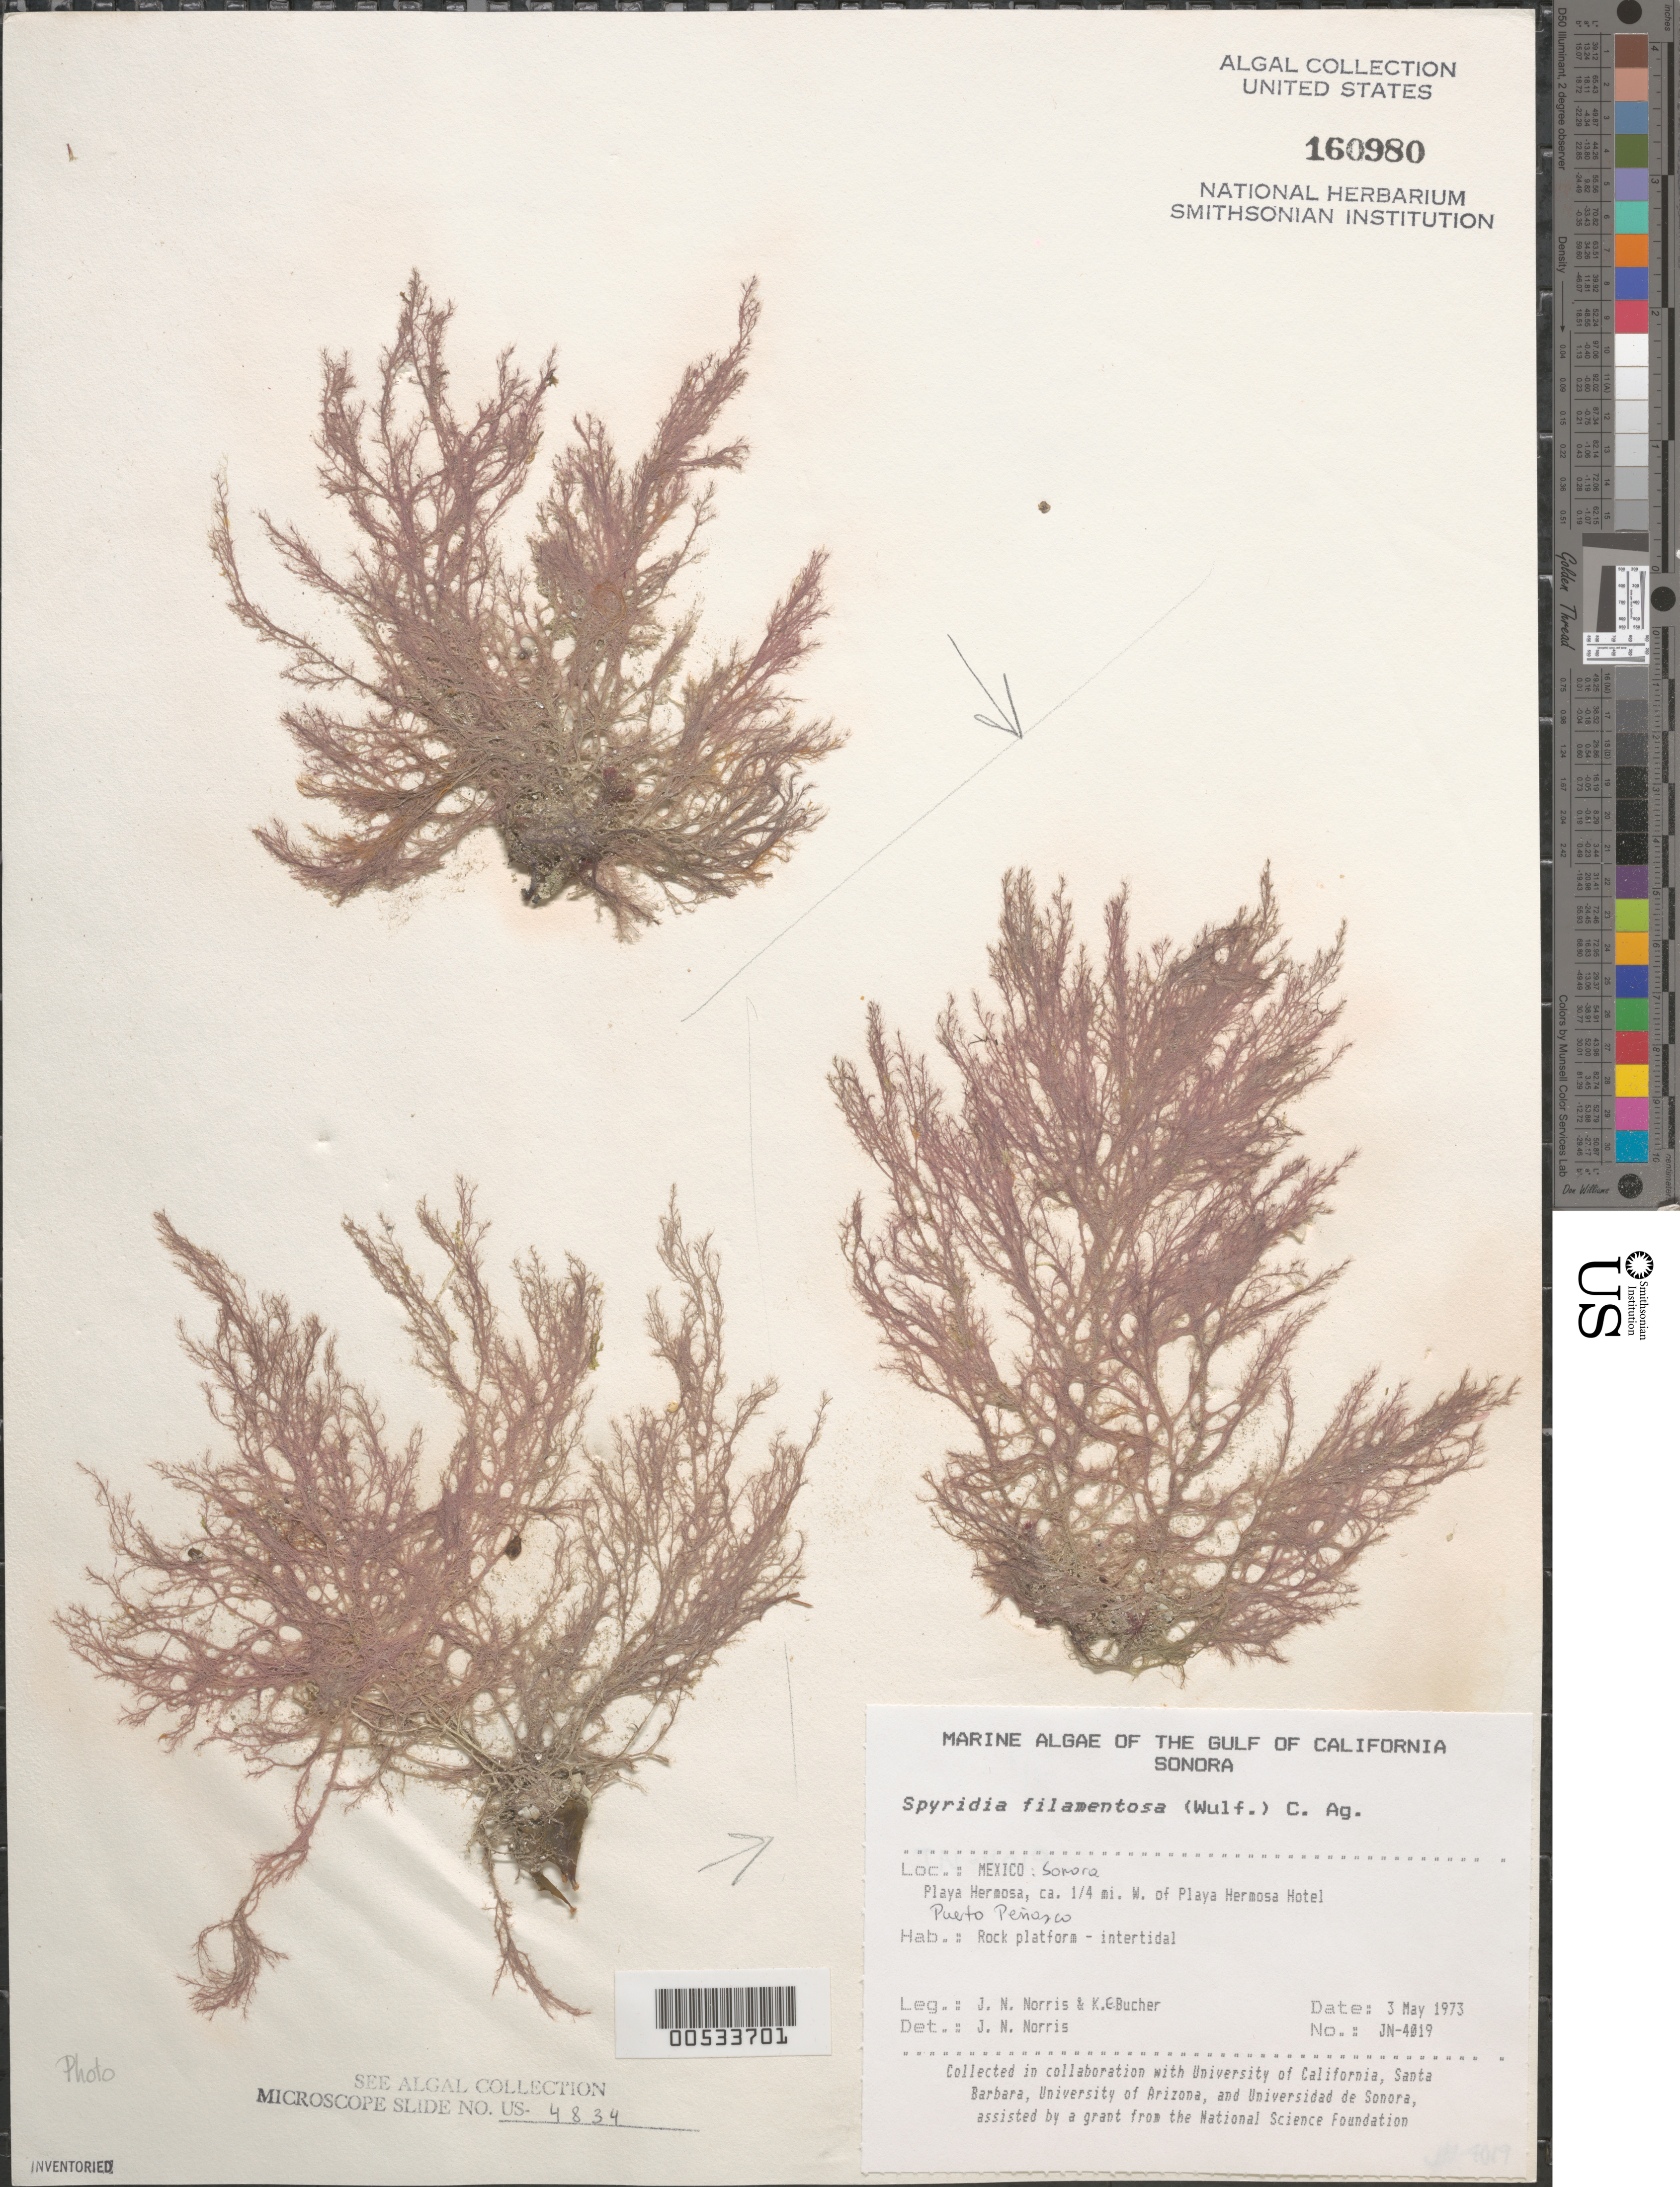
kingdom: Plantae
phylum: Rhodophyta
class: Florideophyceae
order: Ceramiales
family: Spyridiaceae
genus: Spyridia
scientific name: Spyridia filamentosa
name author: (Wulfen) Harv.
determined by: Norris, James N.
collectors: J. N. Norris & K. E. Bucher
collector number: JN-4019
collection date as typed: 03 May 1973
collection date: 1973-05-03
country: Mexico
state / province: Sonora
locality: Playa Hermosa, Puerto Penasco, ca. 0.25 mile west of Playa Hermosa Hotel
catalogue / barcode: US 160980